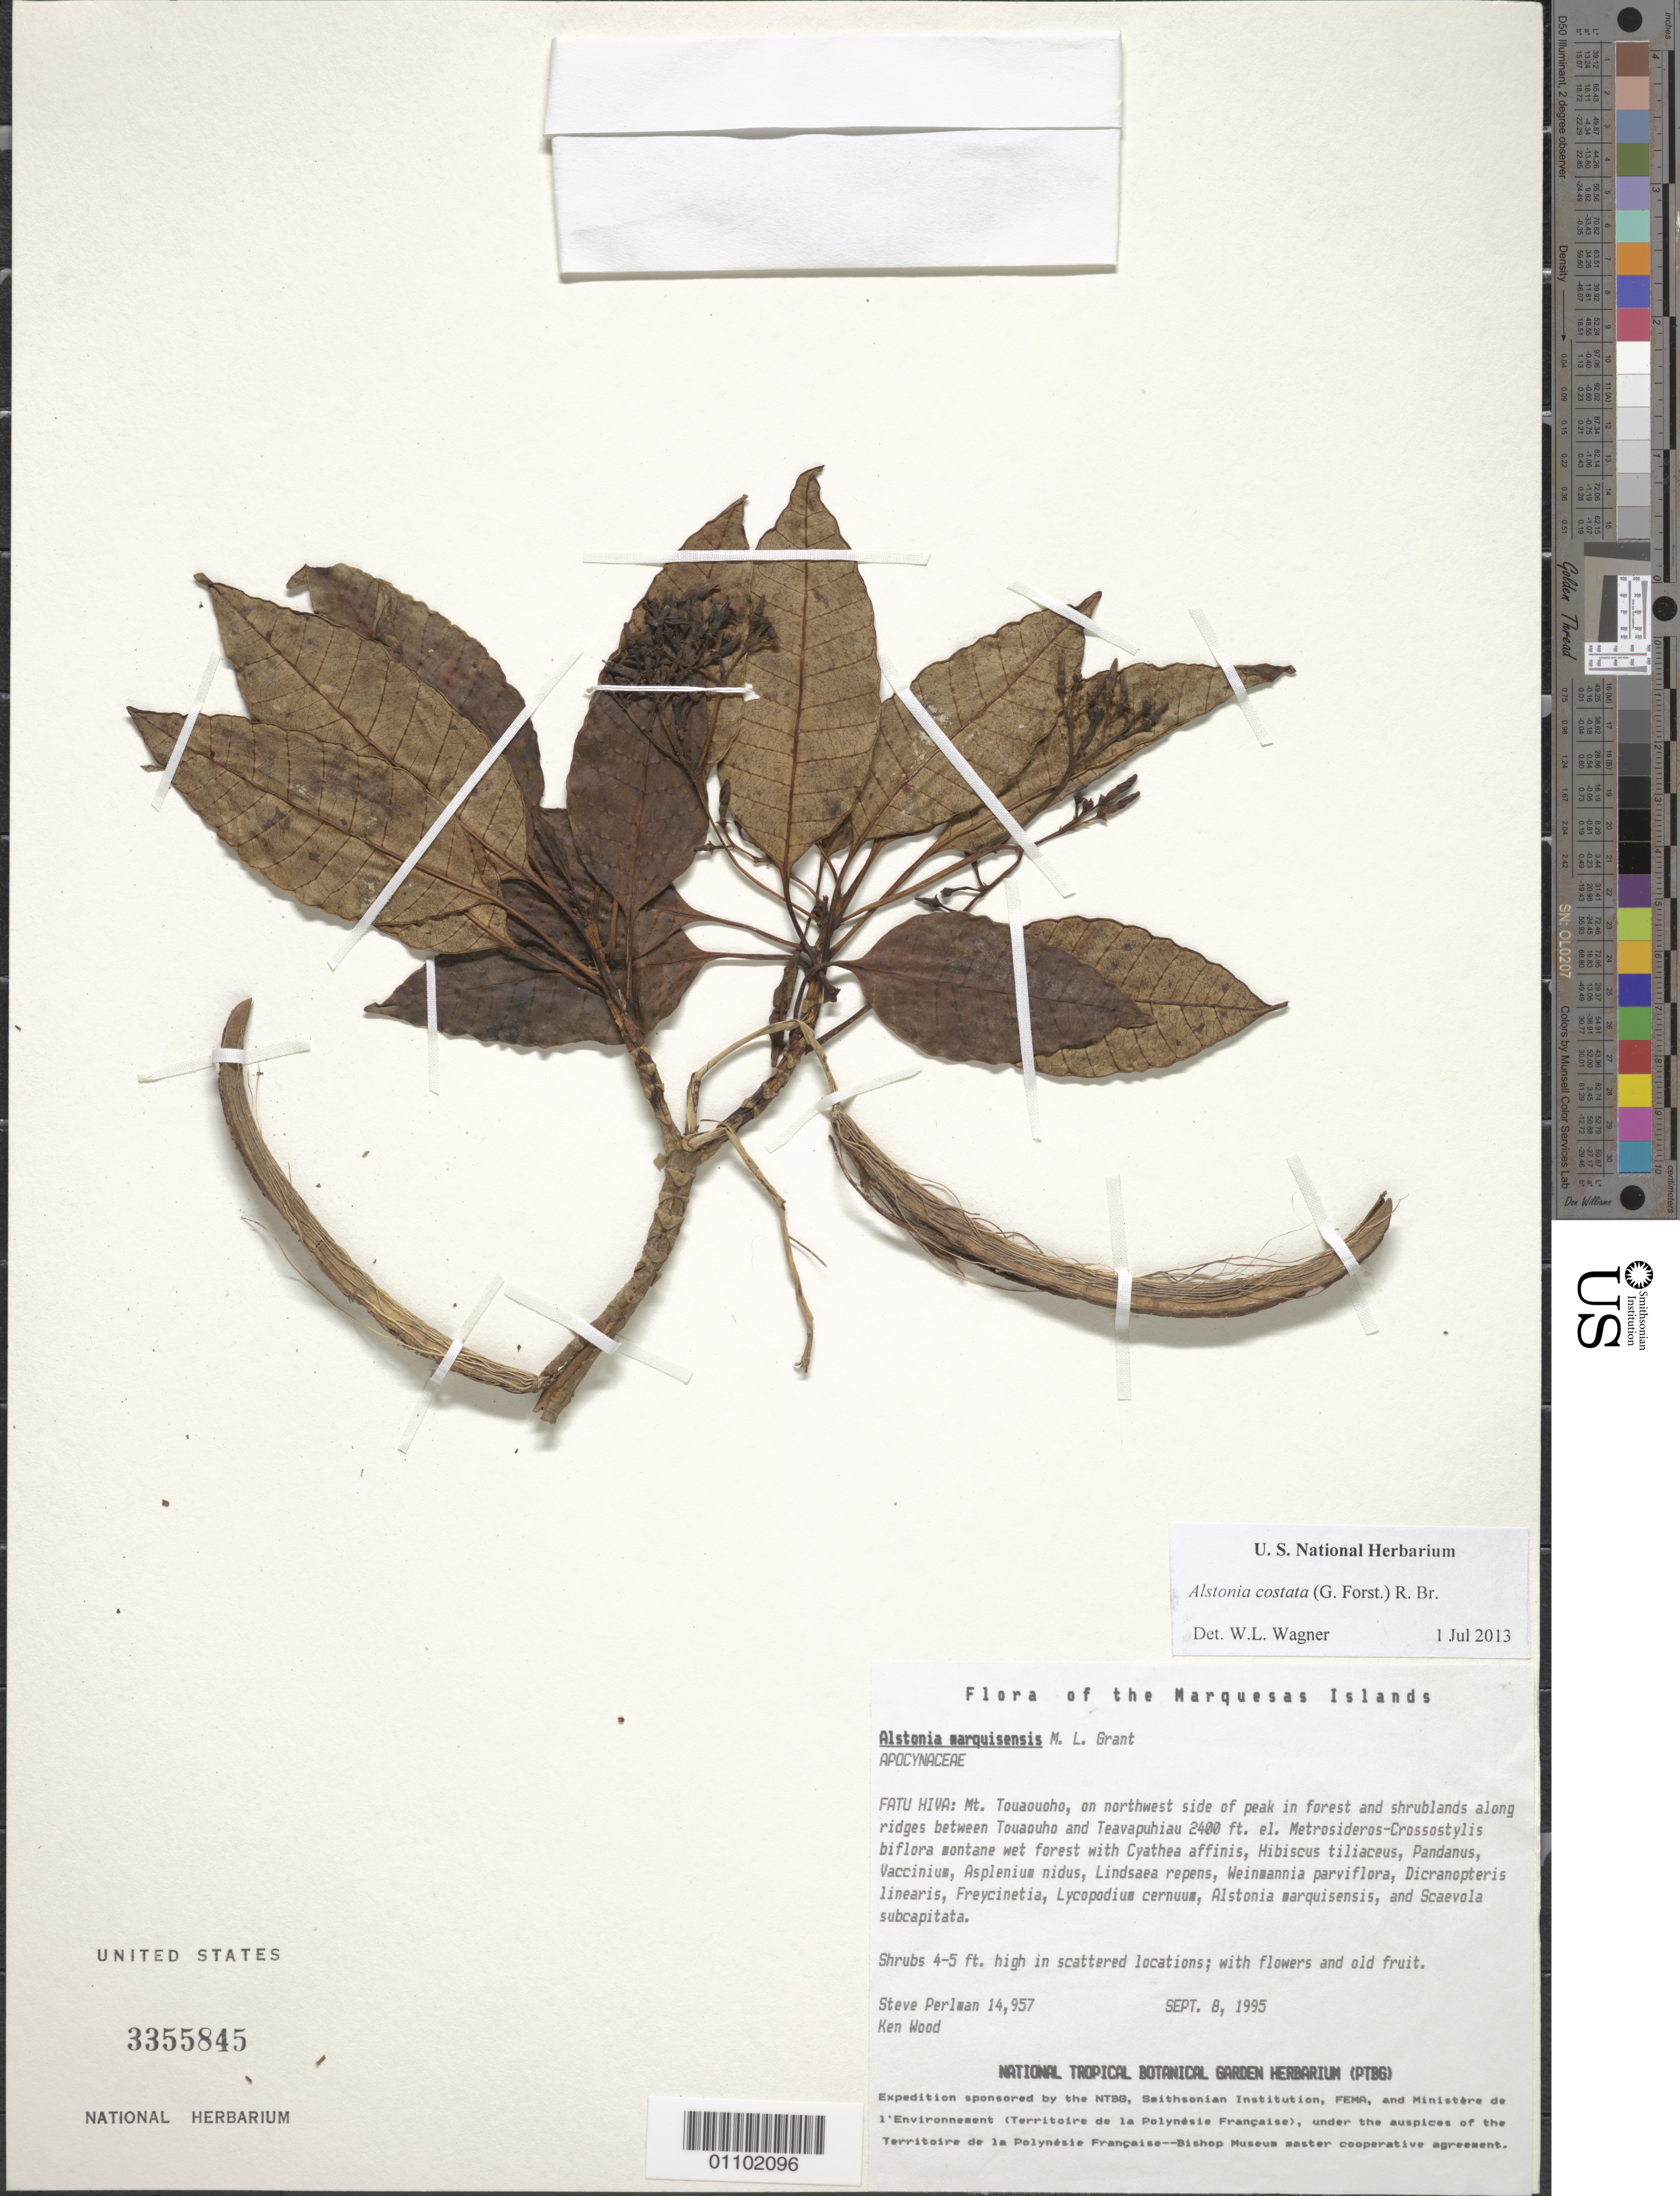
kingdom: Plantae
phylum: Tracheophyta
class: Magnoliopsida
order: Gentianales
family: Apocynaceae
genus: Alstonia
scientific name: Alstonia costata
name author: (G. Forst.) R. Br.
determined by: Lorence, David H., (PTBG), National Tropical Botanical Garden (UNITED STATES)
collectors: S. P. Perlman & K. R. Wood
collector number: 14957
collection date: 1995-09-08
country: French Polynesia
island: Fatu Hiva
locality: Mt. Touaouoho, on NW side of peak, along ridges between Touaouho and Teavapuhiau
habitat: In forest and shrublands with Metrosideros-Crossostylis biflora montane wet forest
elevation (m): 732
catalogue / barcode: US 3355845